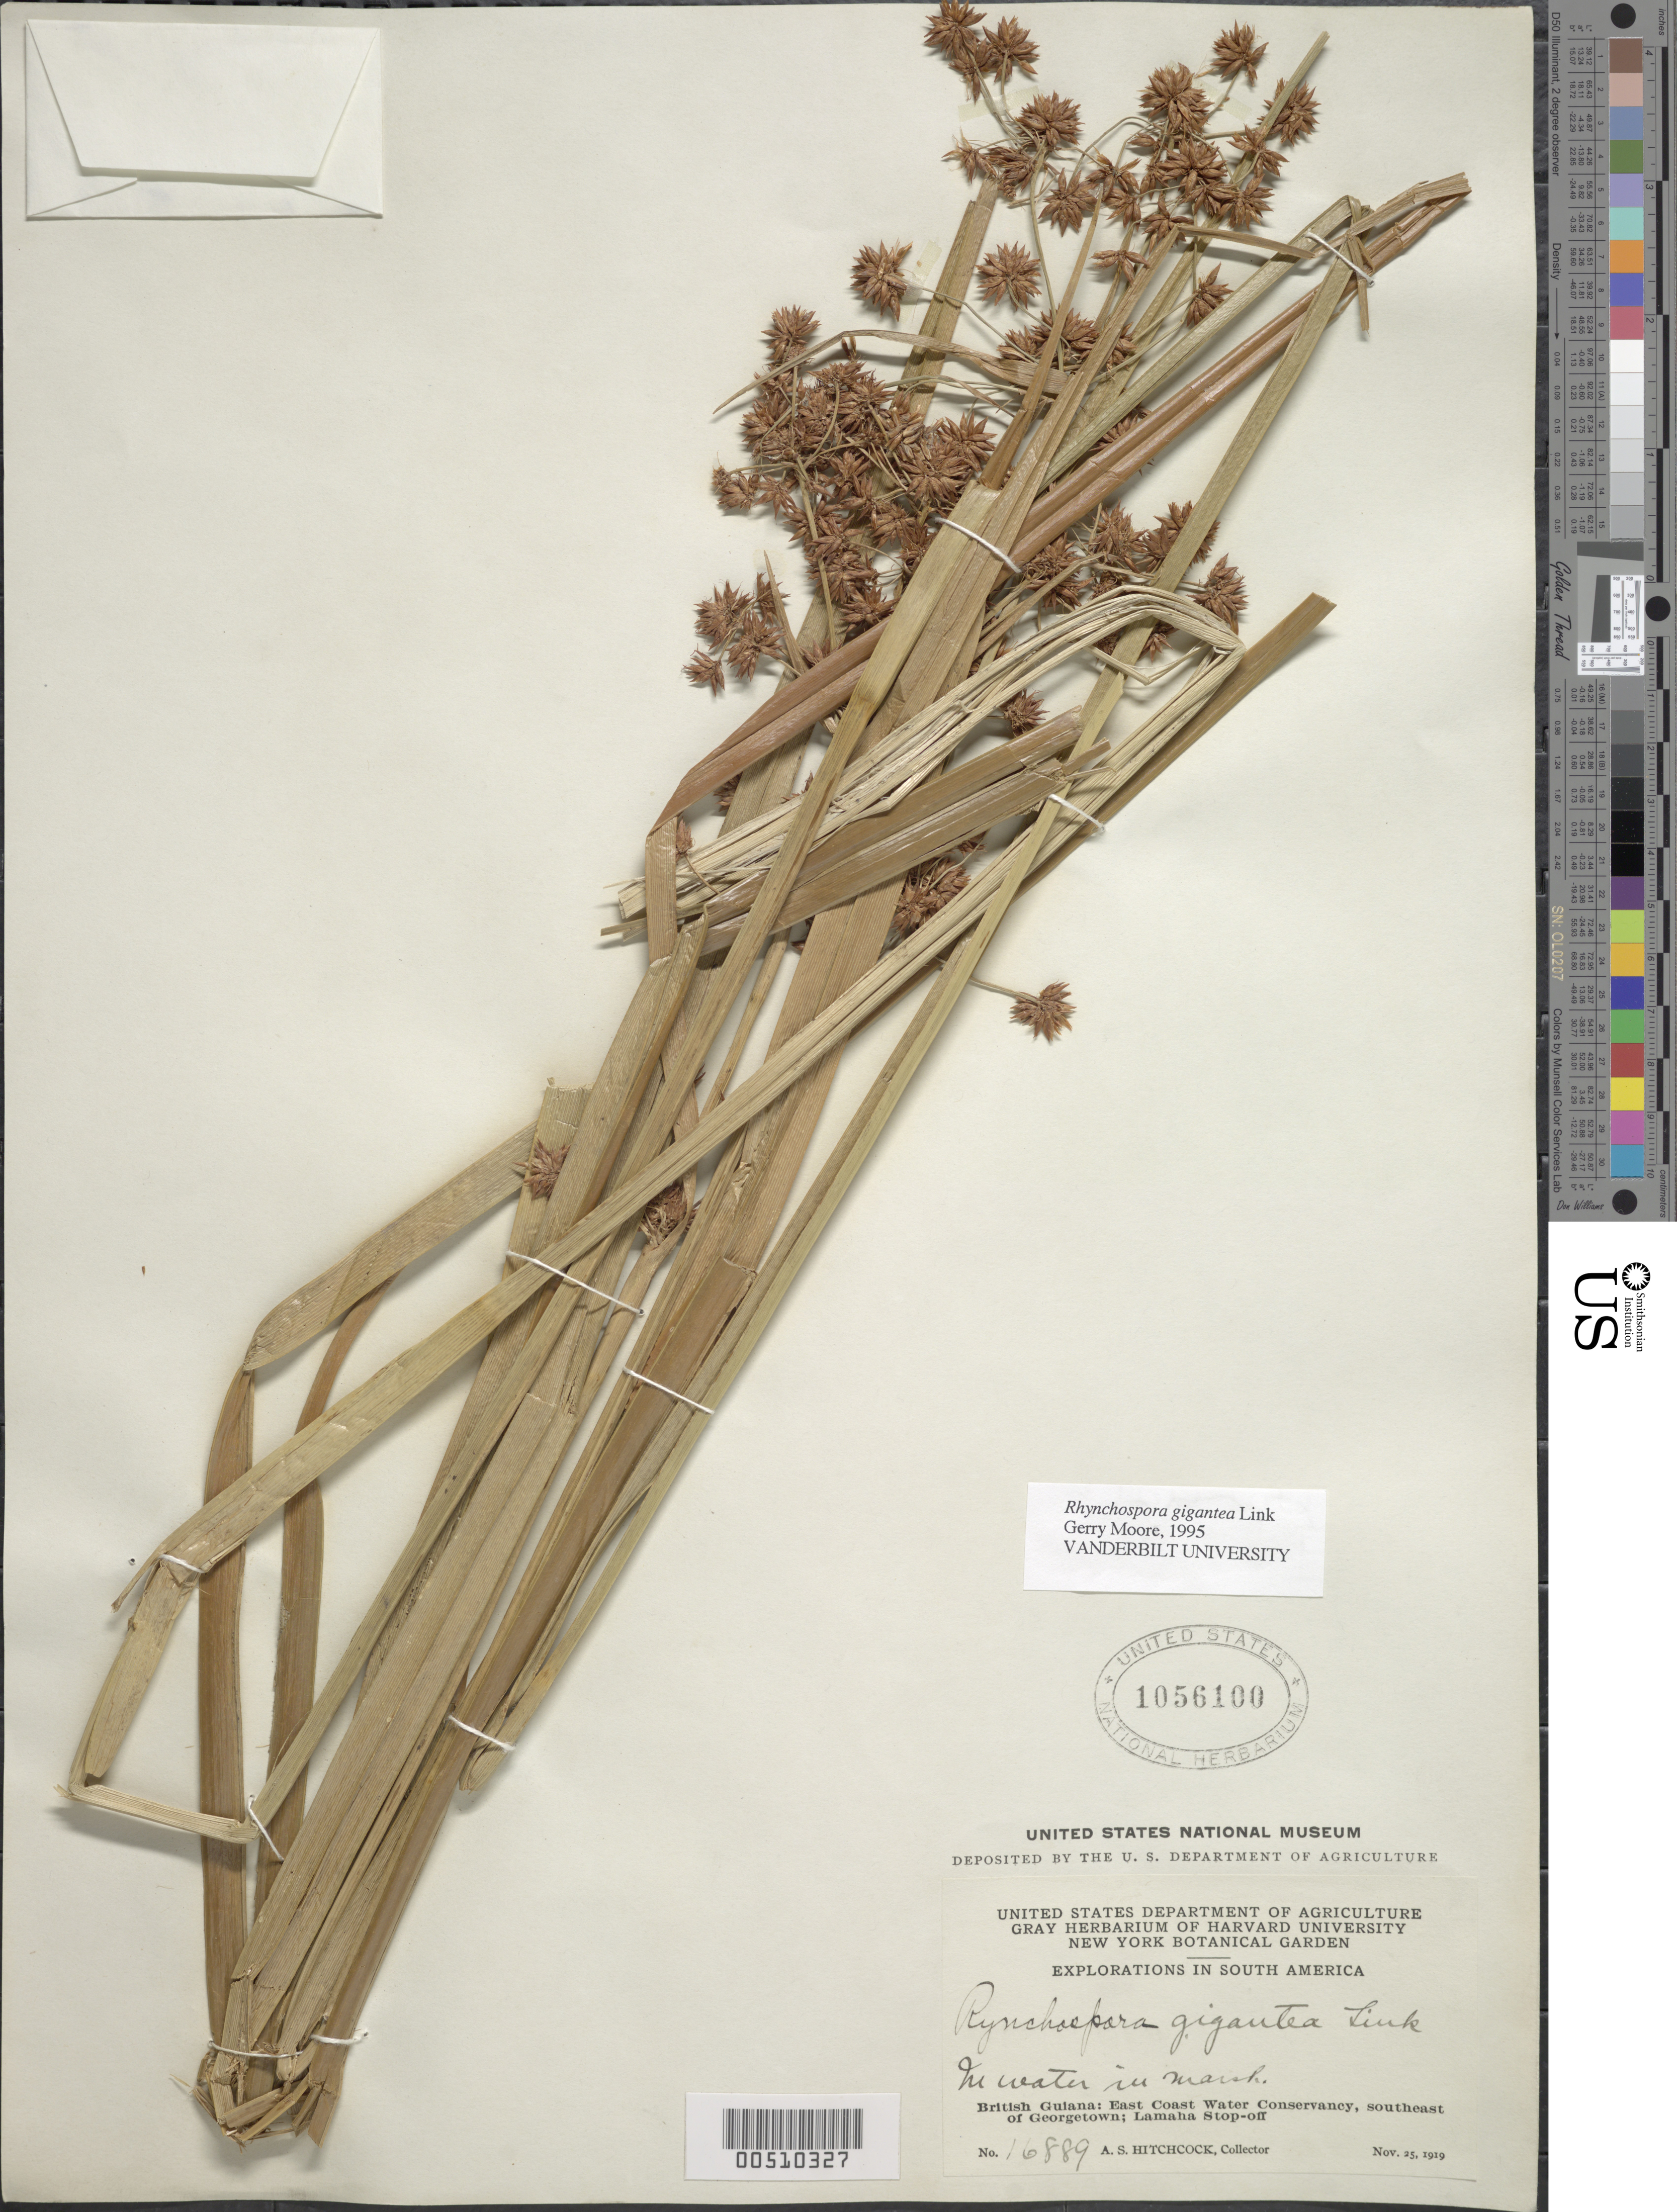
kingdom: Plantae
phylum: Tracheophyta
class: Liliopsida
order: Poales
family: Cyperaceae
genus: Rhynchospora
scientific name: Rhynchospora gigantea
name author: Link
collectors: A. S. Hitchcock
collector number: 16889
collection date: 1919-11-25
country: Guyana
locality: In water in marsh, British Guiana: East Water Conservancy, southeast of Georgetown; Lamaha Stop-off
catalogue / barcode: US 1056100